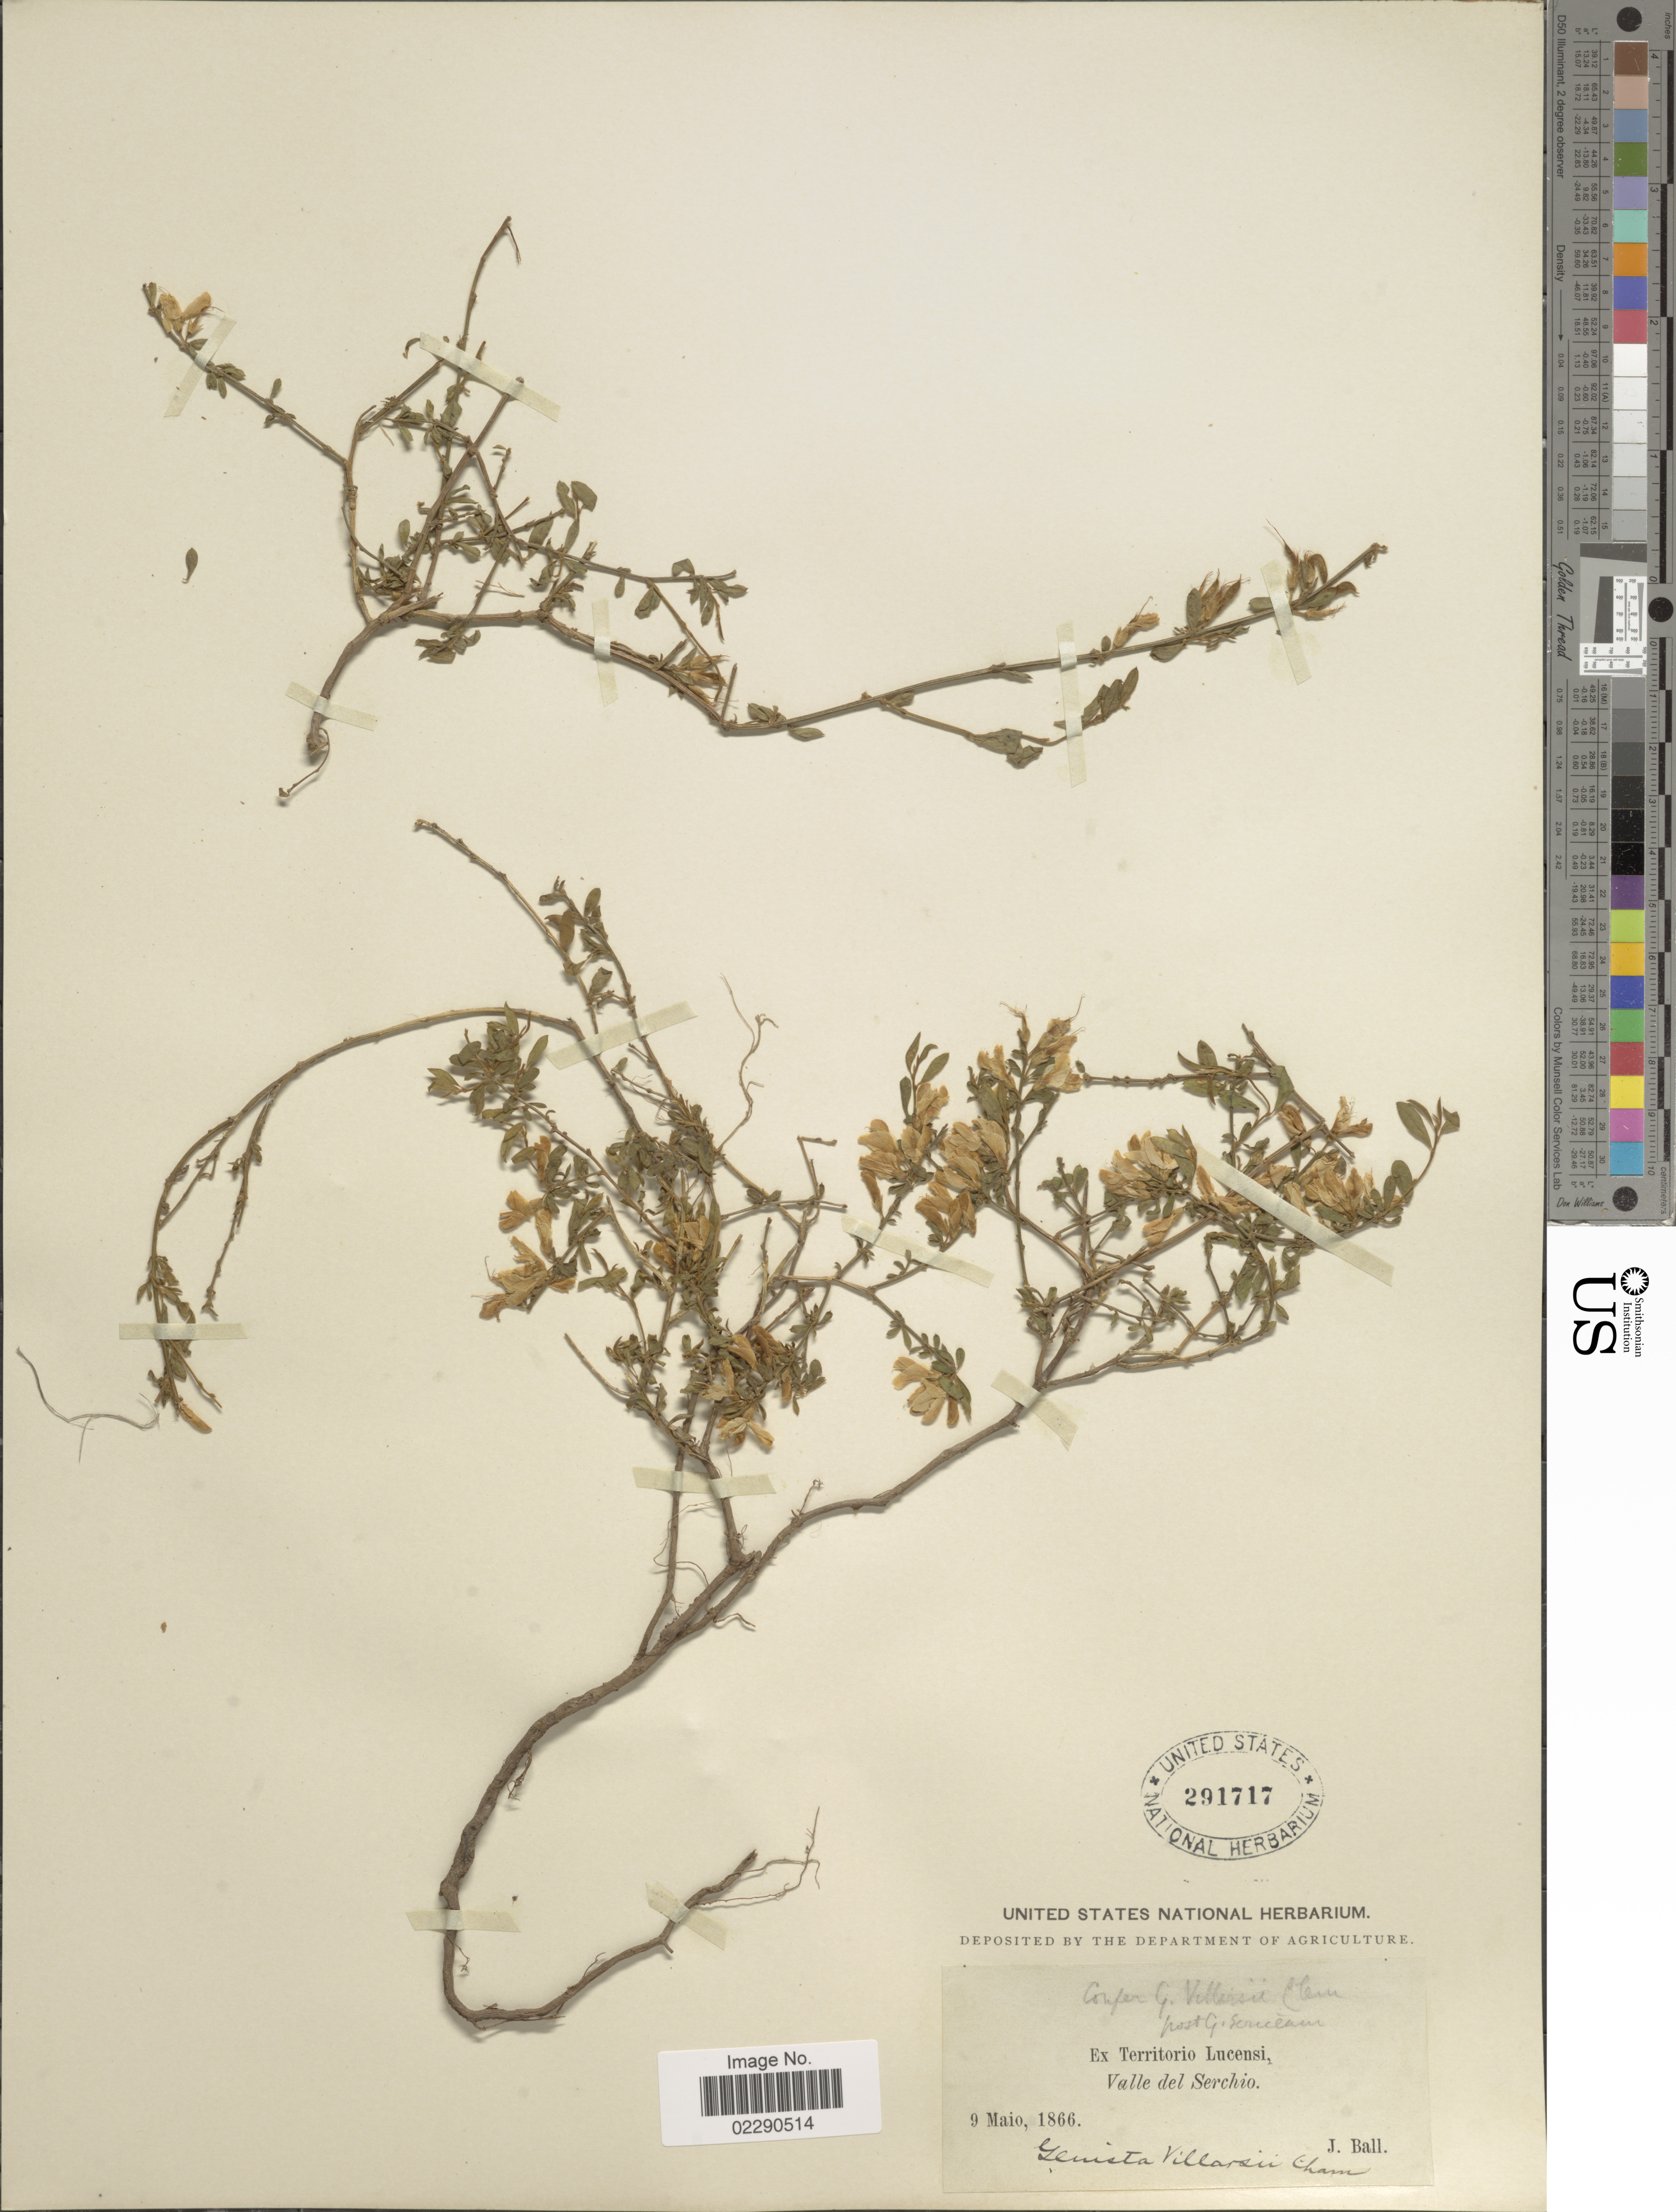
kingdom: Plantae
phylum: Tracheophyta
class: Magnoliopsida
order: Fabales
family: Fabaceae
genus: Genista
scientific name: Genista villarsii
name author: Clementi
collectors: J. Ball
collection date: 1866-05-09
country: Italy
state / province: Tuscany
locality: Territorio Luceni, Valle del Serchio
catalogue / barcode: US 291717